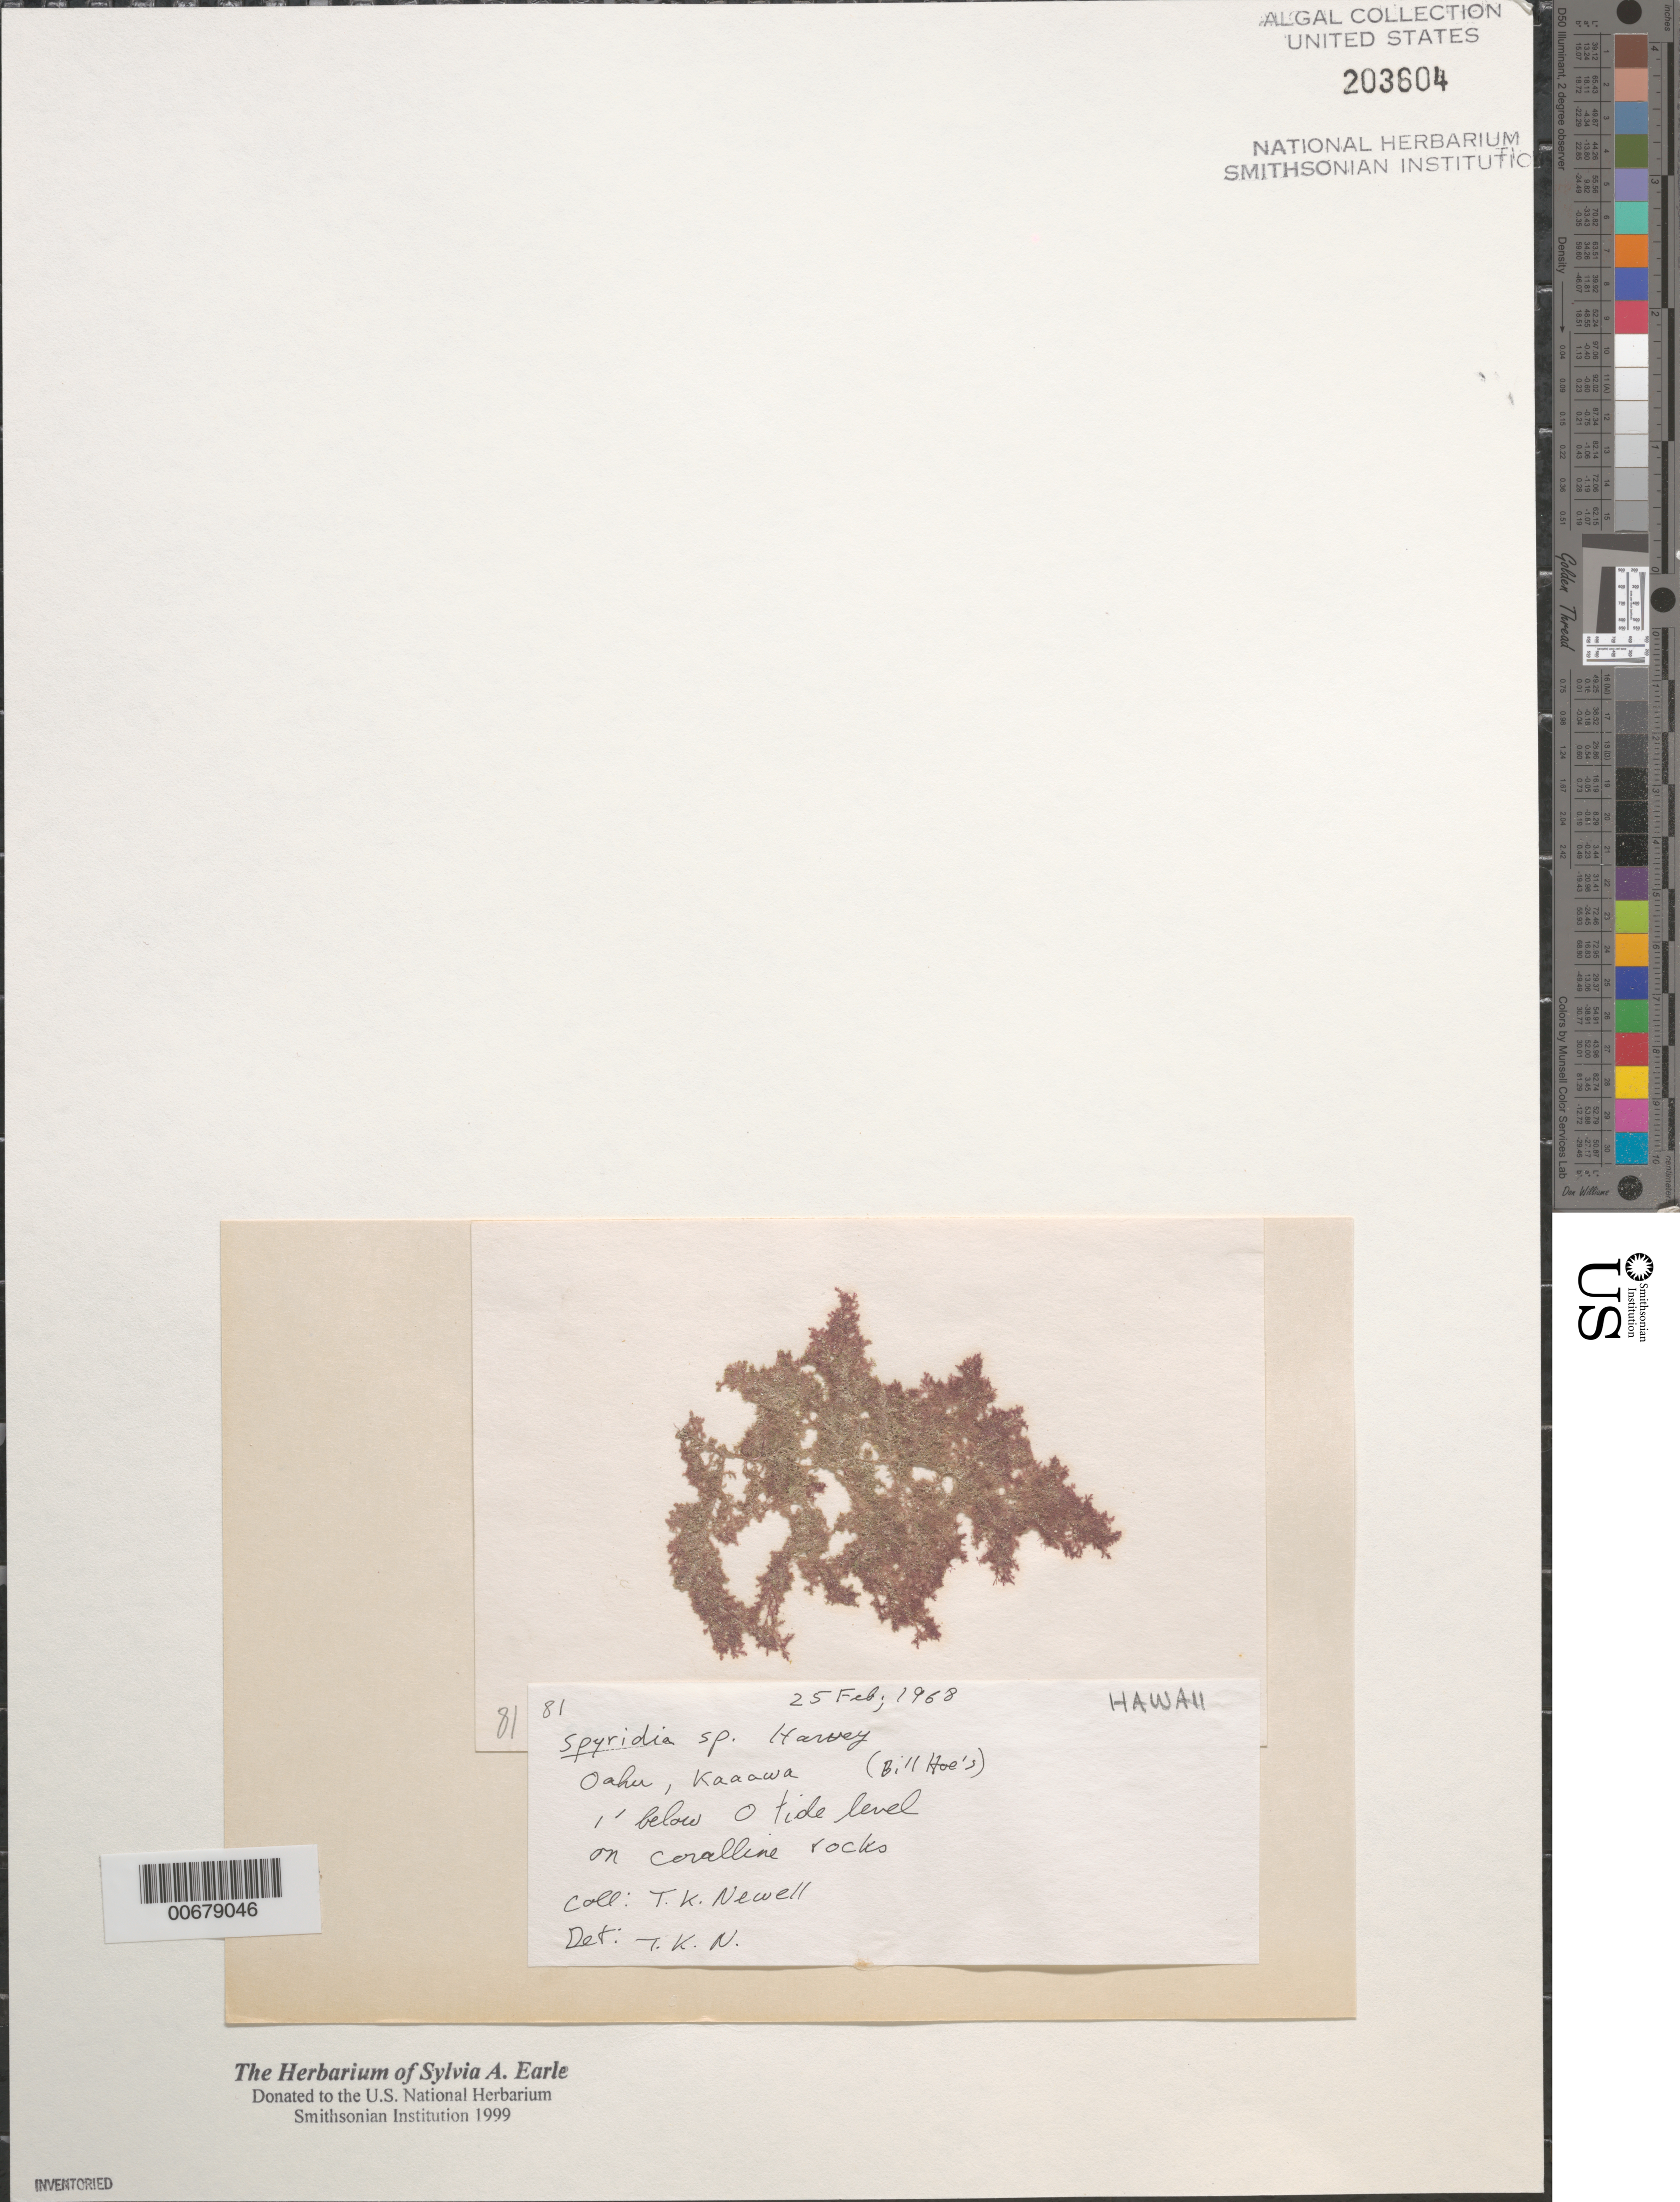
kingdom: Plantae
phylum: Rhodophyta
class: Florideophyceae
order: Ceramiales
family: Spyridiaceae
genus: Spyridia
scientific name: Spyridia sp.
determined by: Newell, Thomas K.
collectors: T. K. Newell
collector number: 81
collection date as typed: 25 Feb 1968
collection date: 1968-02-25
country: United States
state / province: Hawaii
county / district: Honolulu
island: Oahu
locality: Kaaawa, Bill Hoe's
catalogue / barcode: US 203604